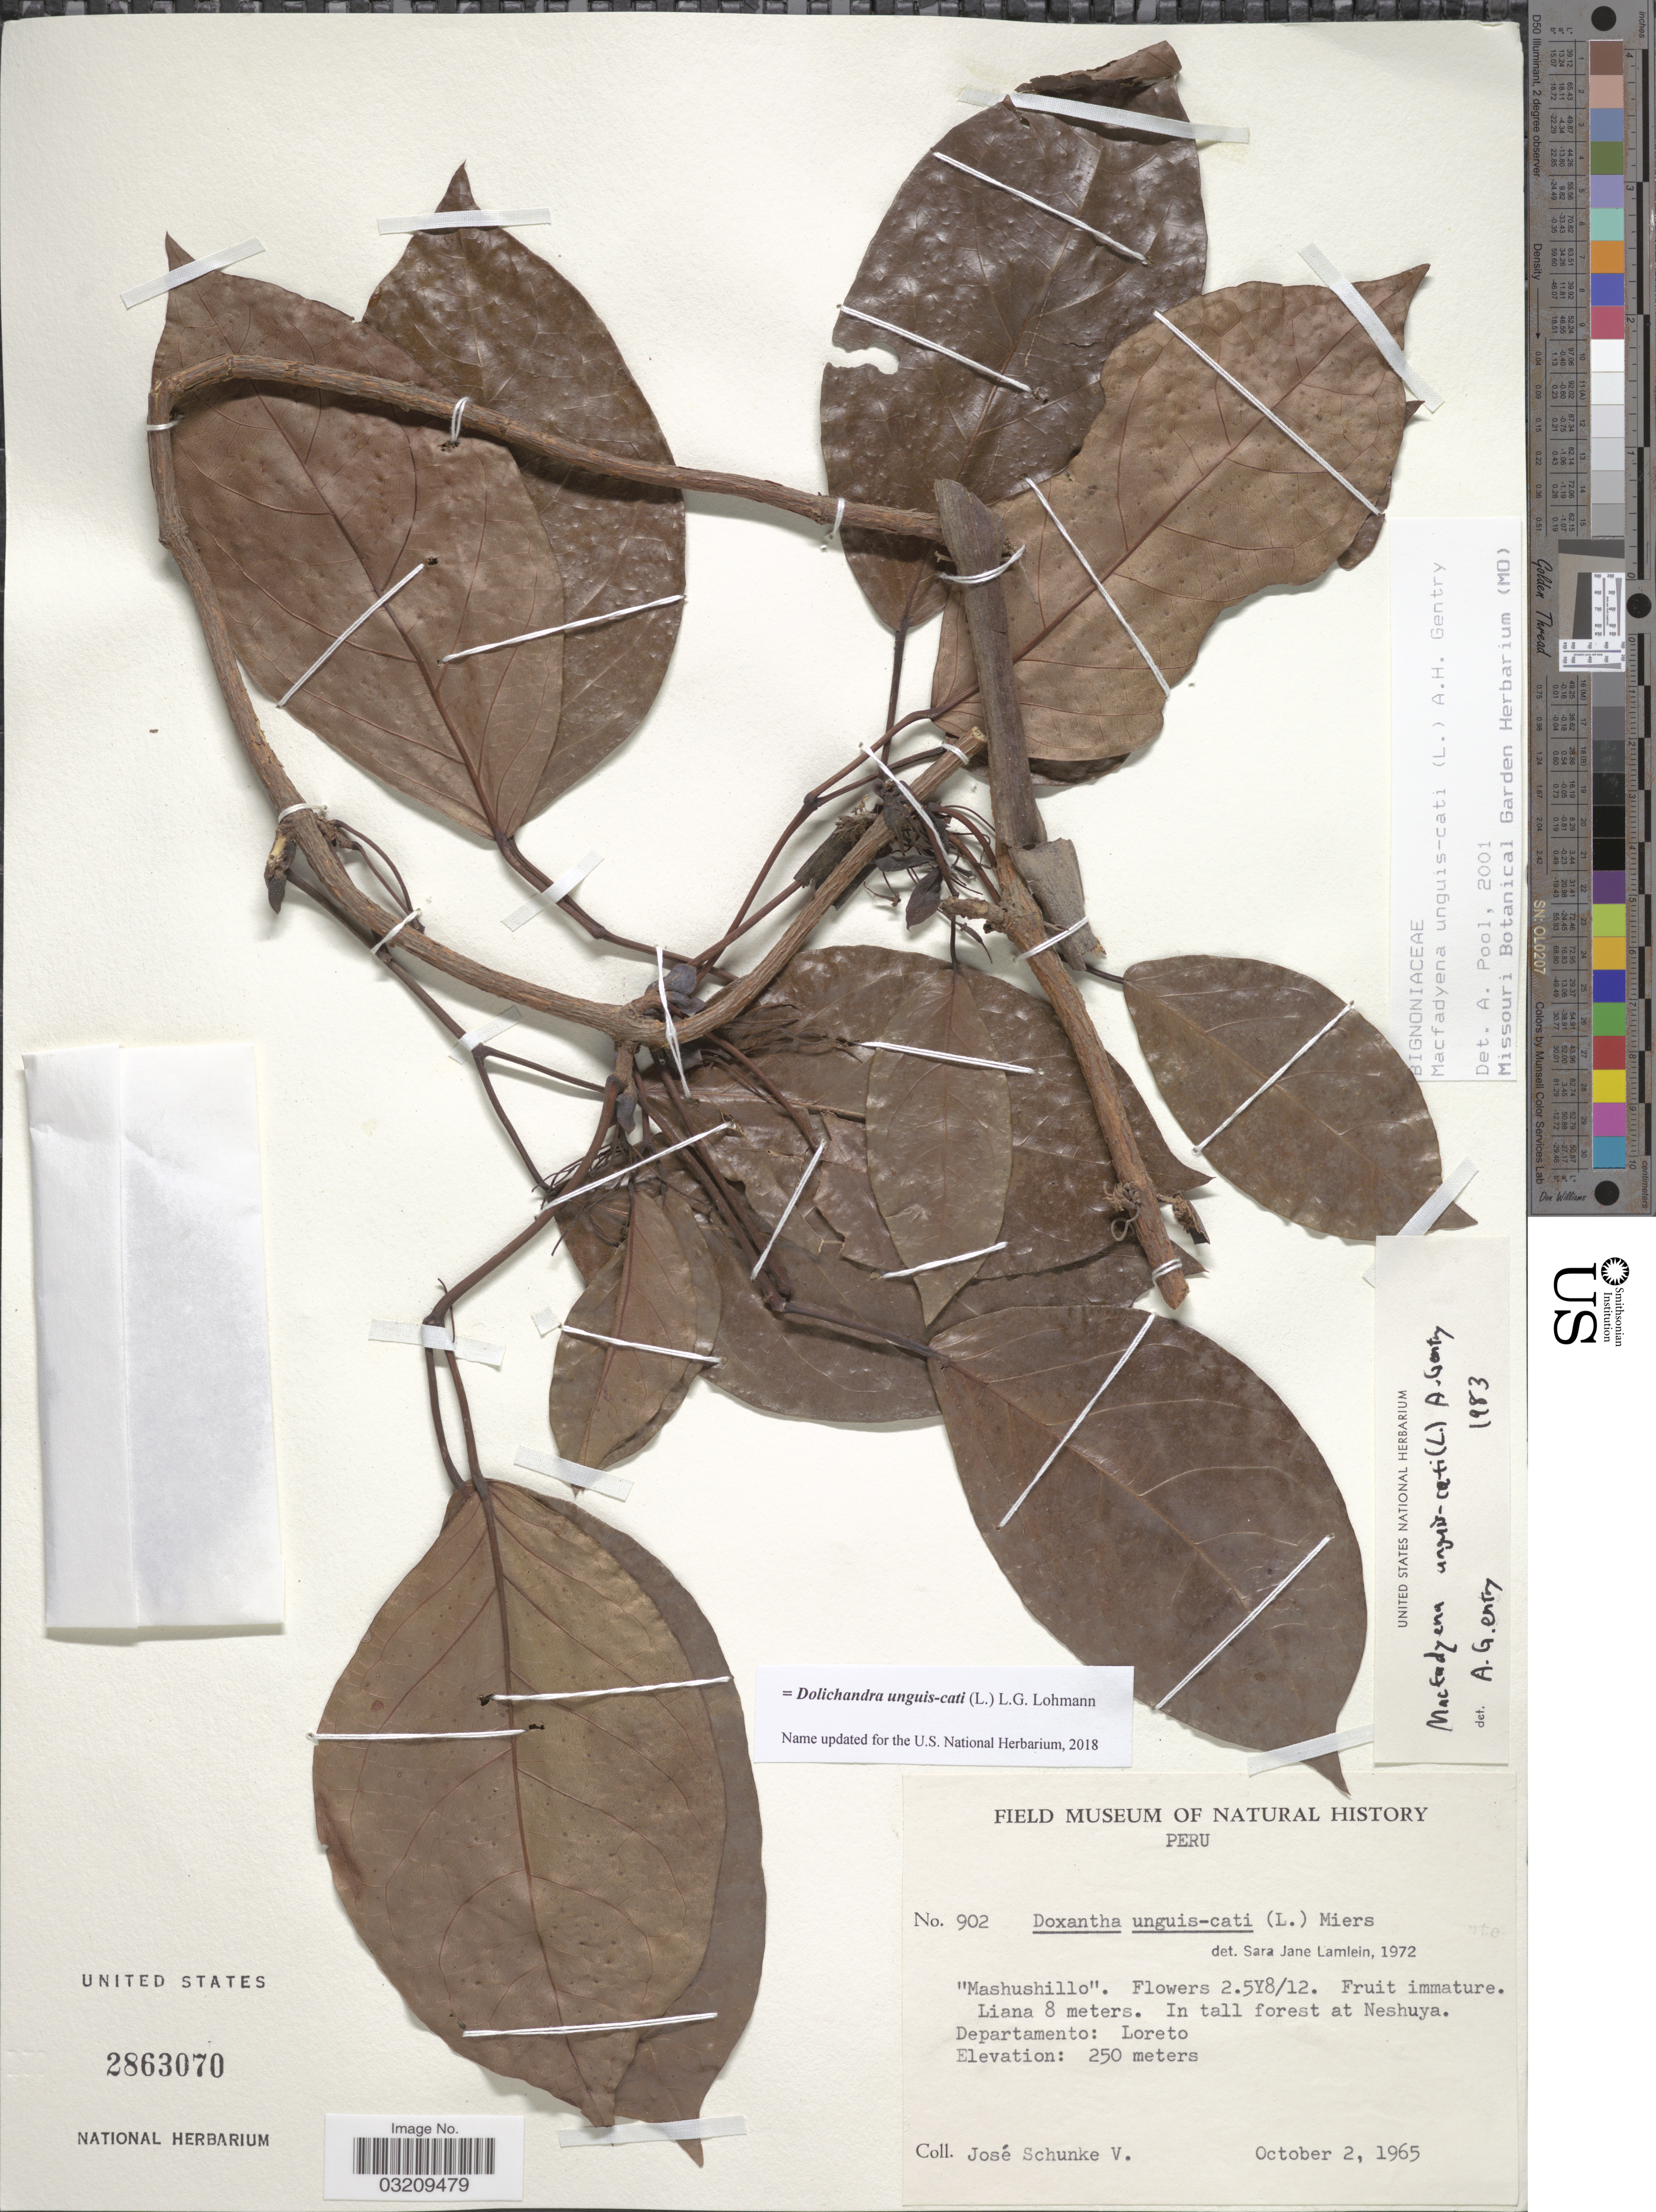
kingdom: Plantae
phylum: Tracheophyta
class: Magnoliopsida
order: Lamiales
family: Bignoniaceae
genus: Dolichandra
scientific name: Dolichandra unguis-cati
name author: (L.) L.G. Lohmann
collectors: J. Schunke Vigo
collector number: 902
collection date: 1965-10-02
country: Peru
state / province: Loreto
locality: In tall forest at Neshuya. Departamento: Loreto.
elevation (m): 250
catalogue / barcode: US 2863070